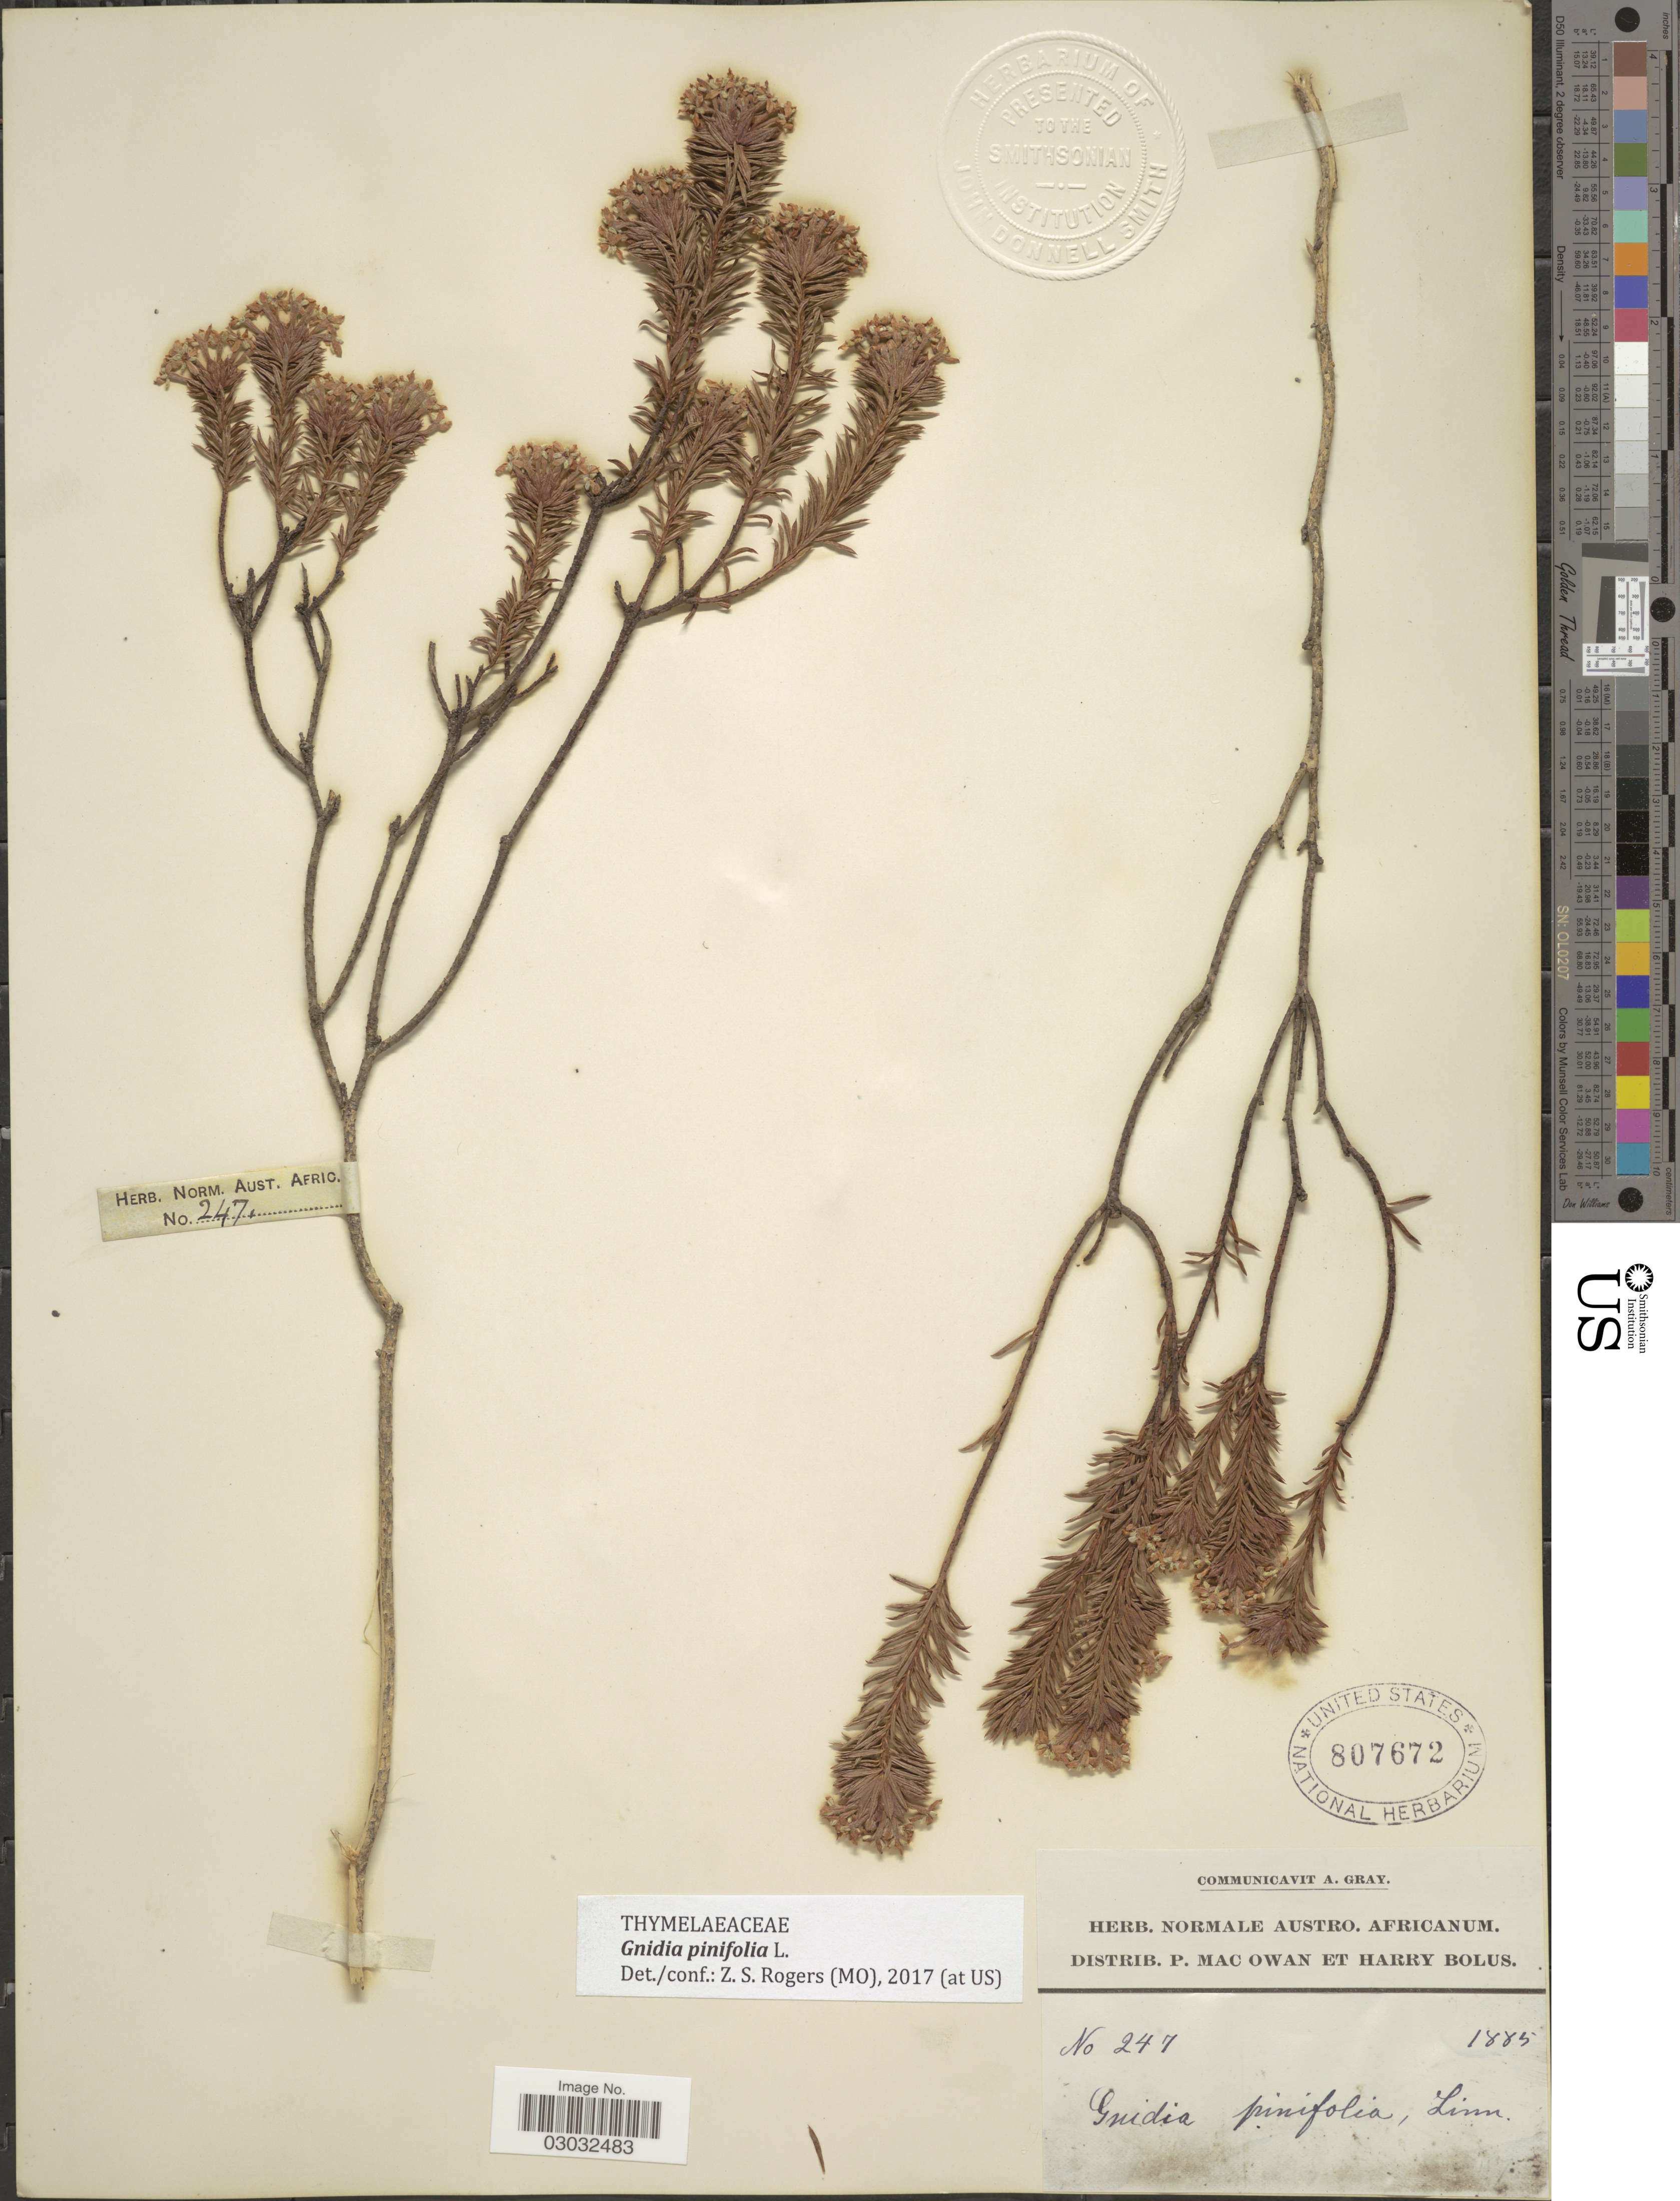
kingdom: Plantae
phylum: Tracheophyta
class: Magnoliopsida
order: Malvales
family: Thymelaeaceae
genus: Gnidia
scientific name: Gnidia pinifolia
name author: L.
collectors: P. MacOwan & H. Bolus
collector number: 247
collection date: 1885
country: South Africa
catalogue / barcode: US 807672